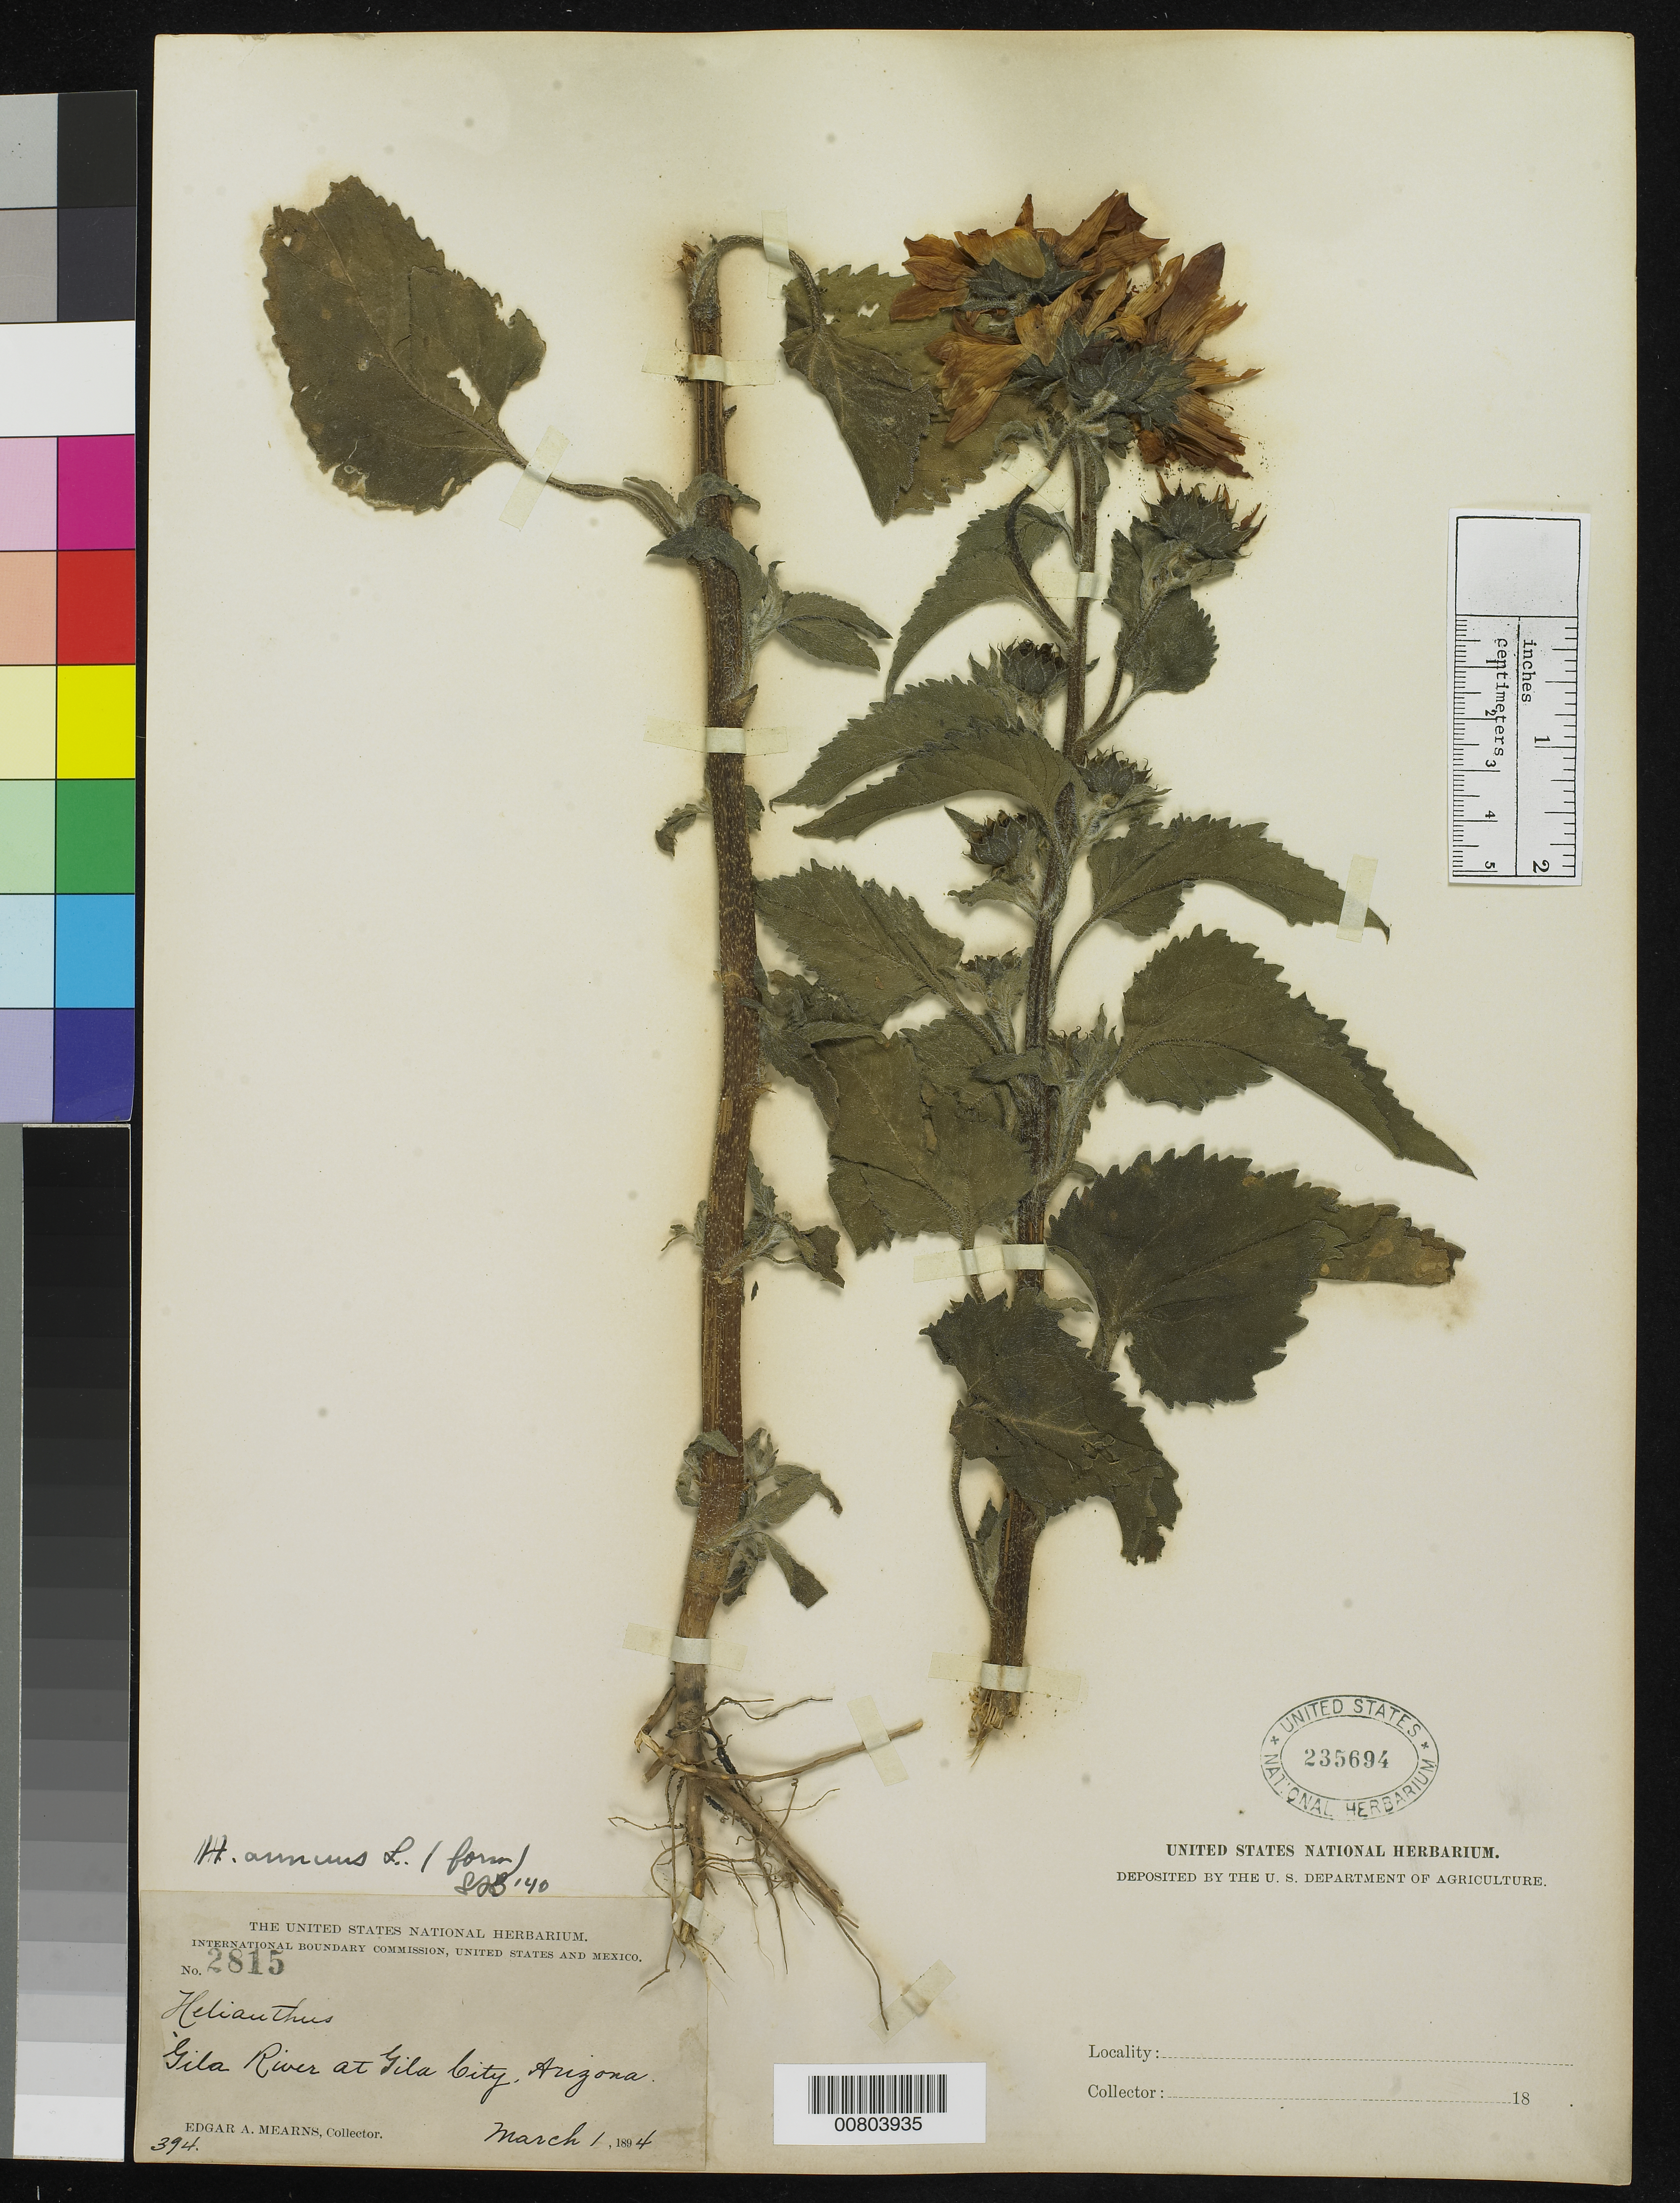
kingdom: Plantae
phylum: Tracheophyta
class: Magnoliopsida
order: Asterales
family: Asteraceae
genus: Helianthus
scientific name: Helianthus annuus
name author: L.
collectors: E. A. Mearns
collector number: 2815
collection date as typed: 01 Mar 1894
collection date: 1894-03-01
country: United States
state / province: Arizona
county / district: Yuma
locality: Gila River at Gila City, Arizona.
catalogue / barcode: US 235694